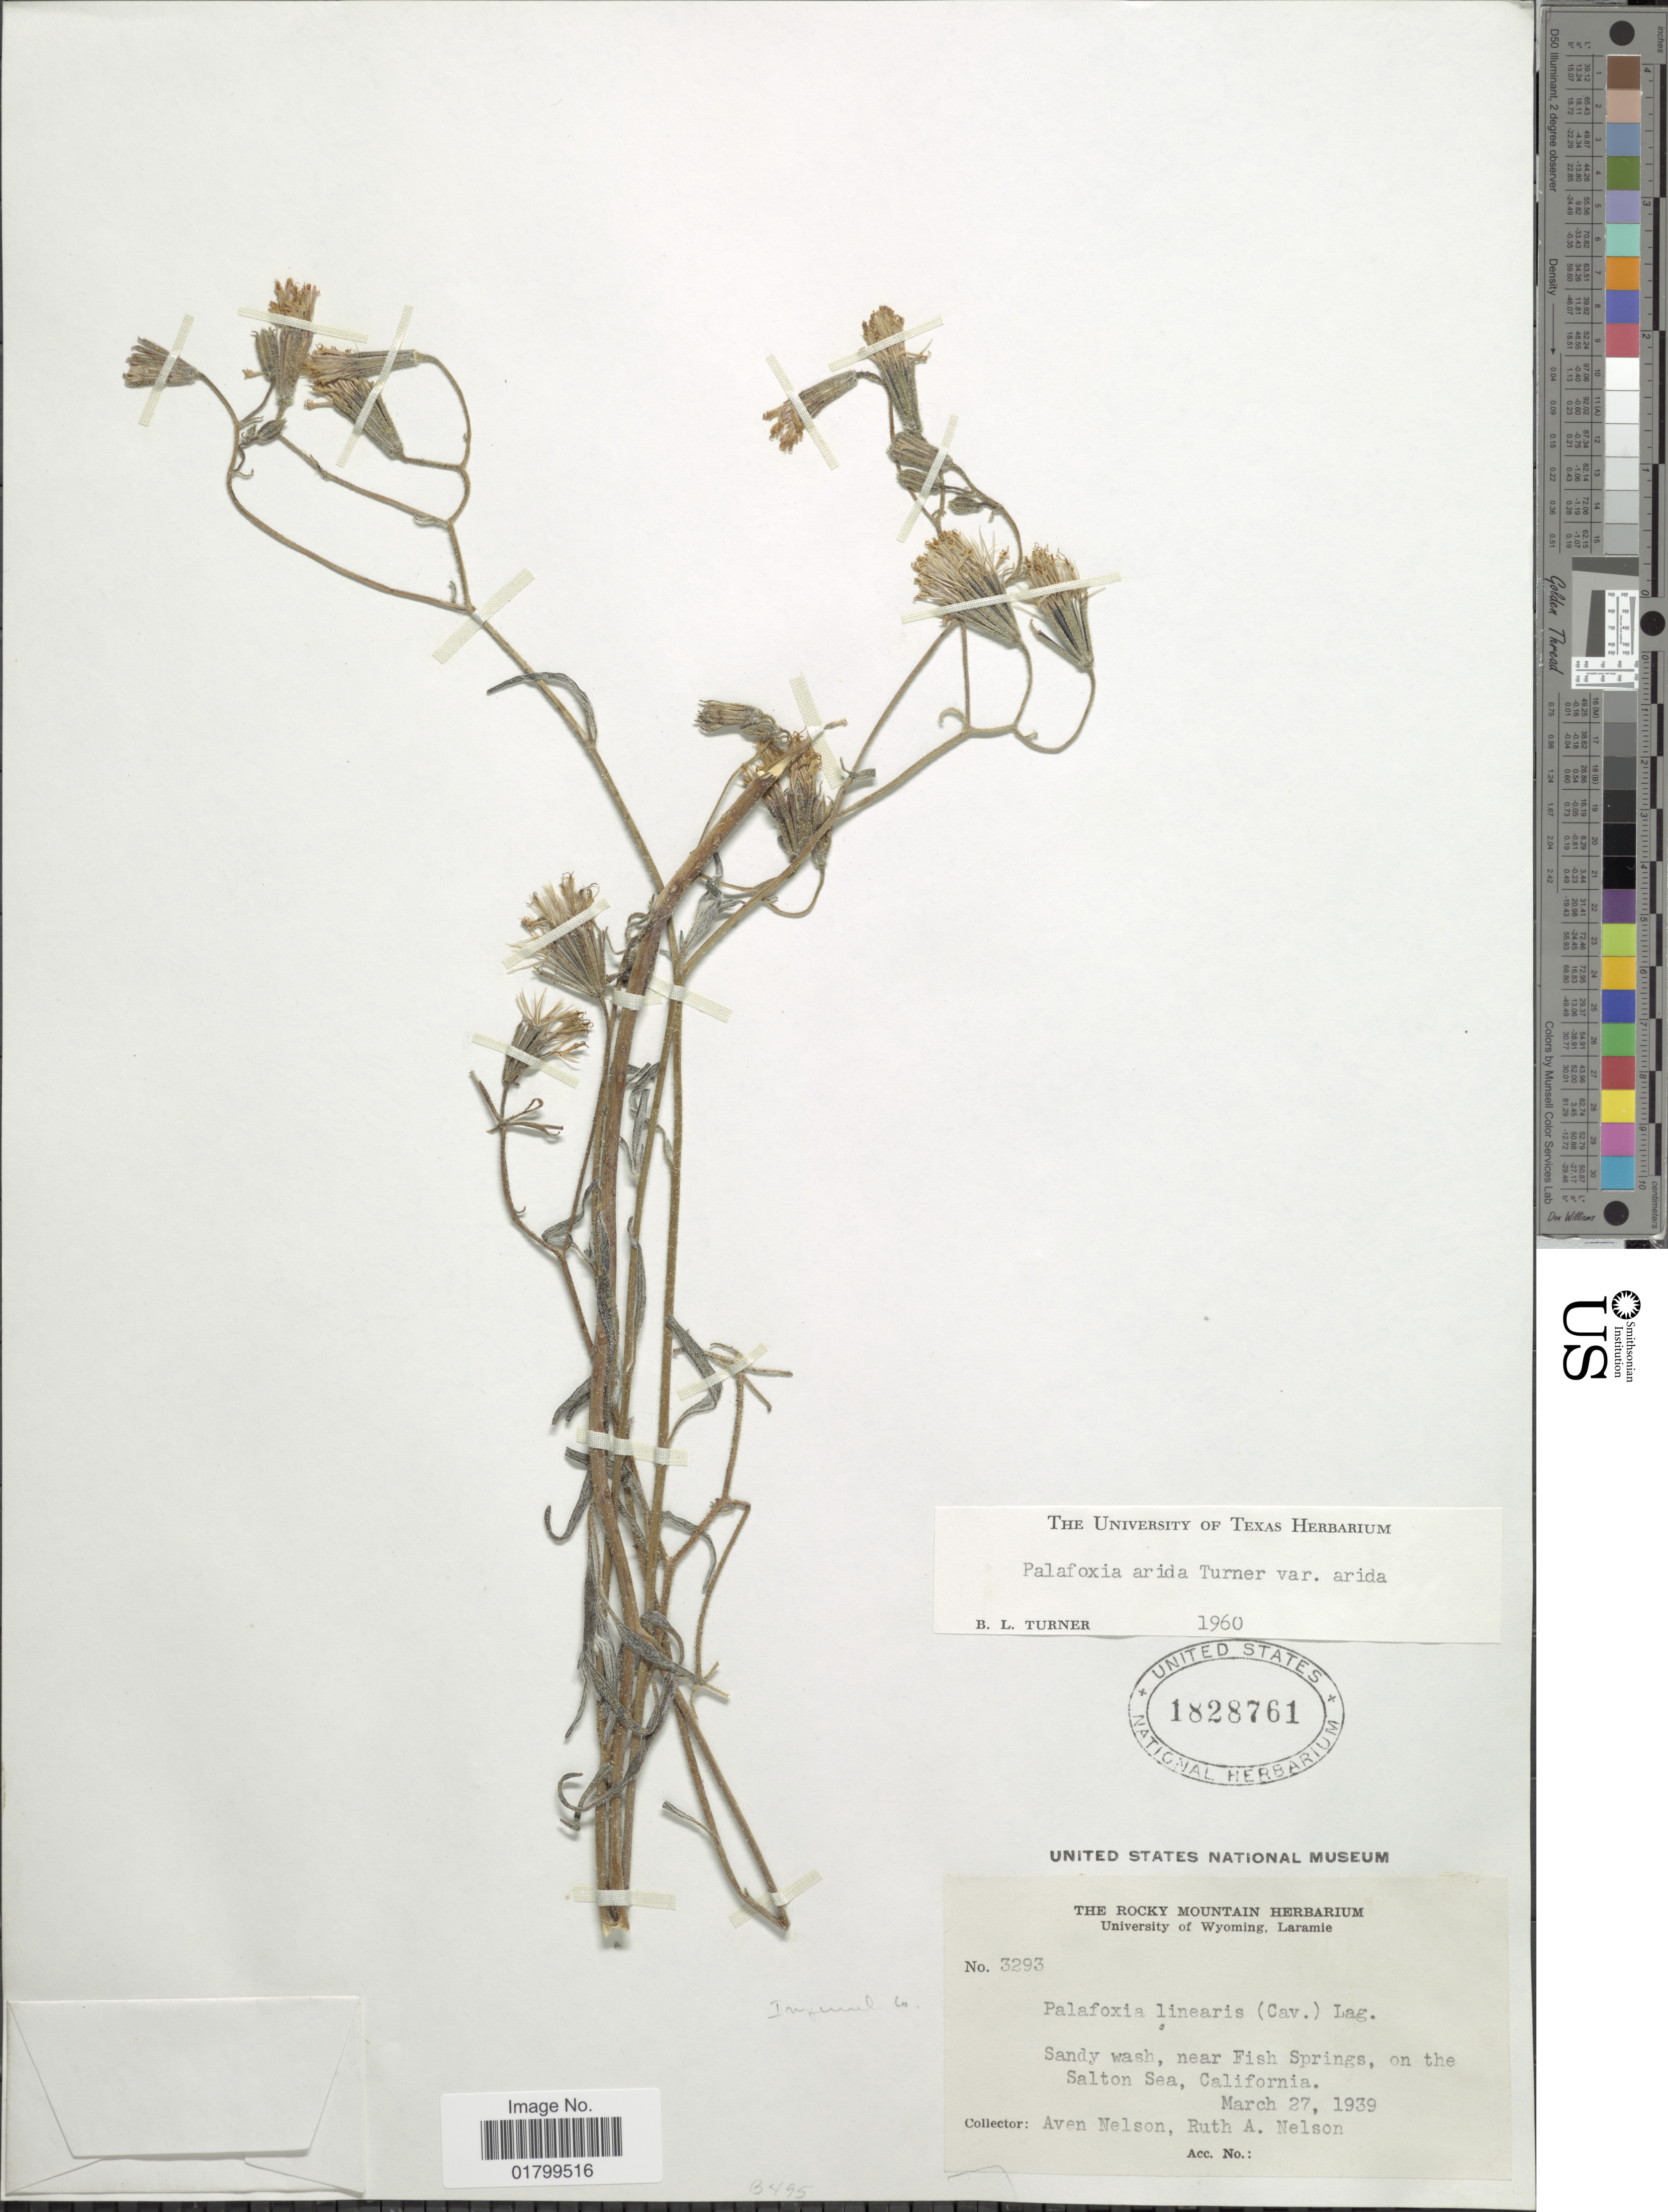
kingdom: Plantae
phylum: Tracheophyta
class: Magnoliopsida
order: Asterales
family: Asteraceae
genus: Palafoxia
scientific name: Palafoxia arida var. arida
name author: B.L. Turner & M.I. Morris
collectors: A. Nelson & R. A. Nelson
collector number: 3293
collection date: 1939-03-27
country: United States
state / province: California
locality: Sandy wash, near Fish Springs, on the Salton Sea, California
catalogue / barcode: US 1828761